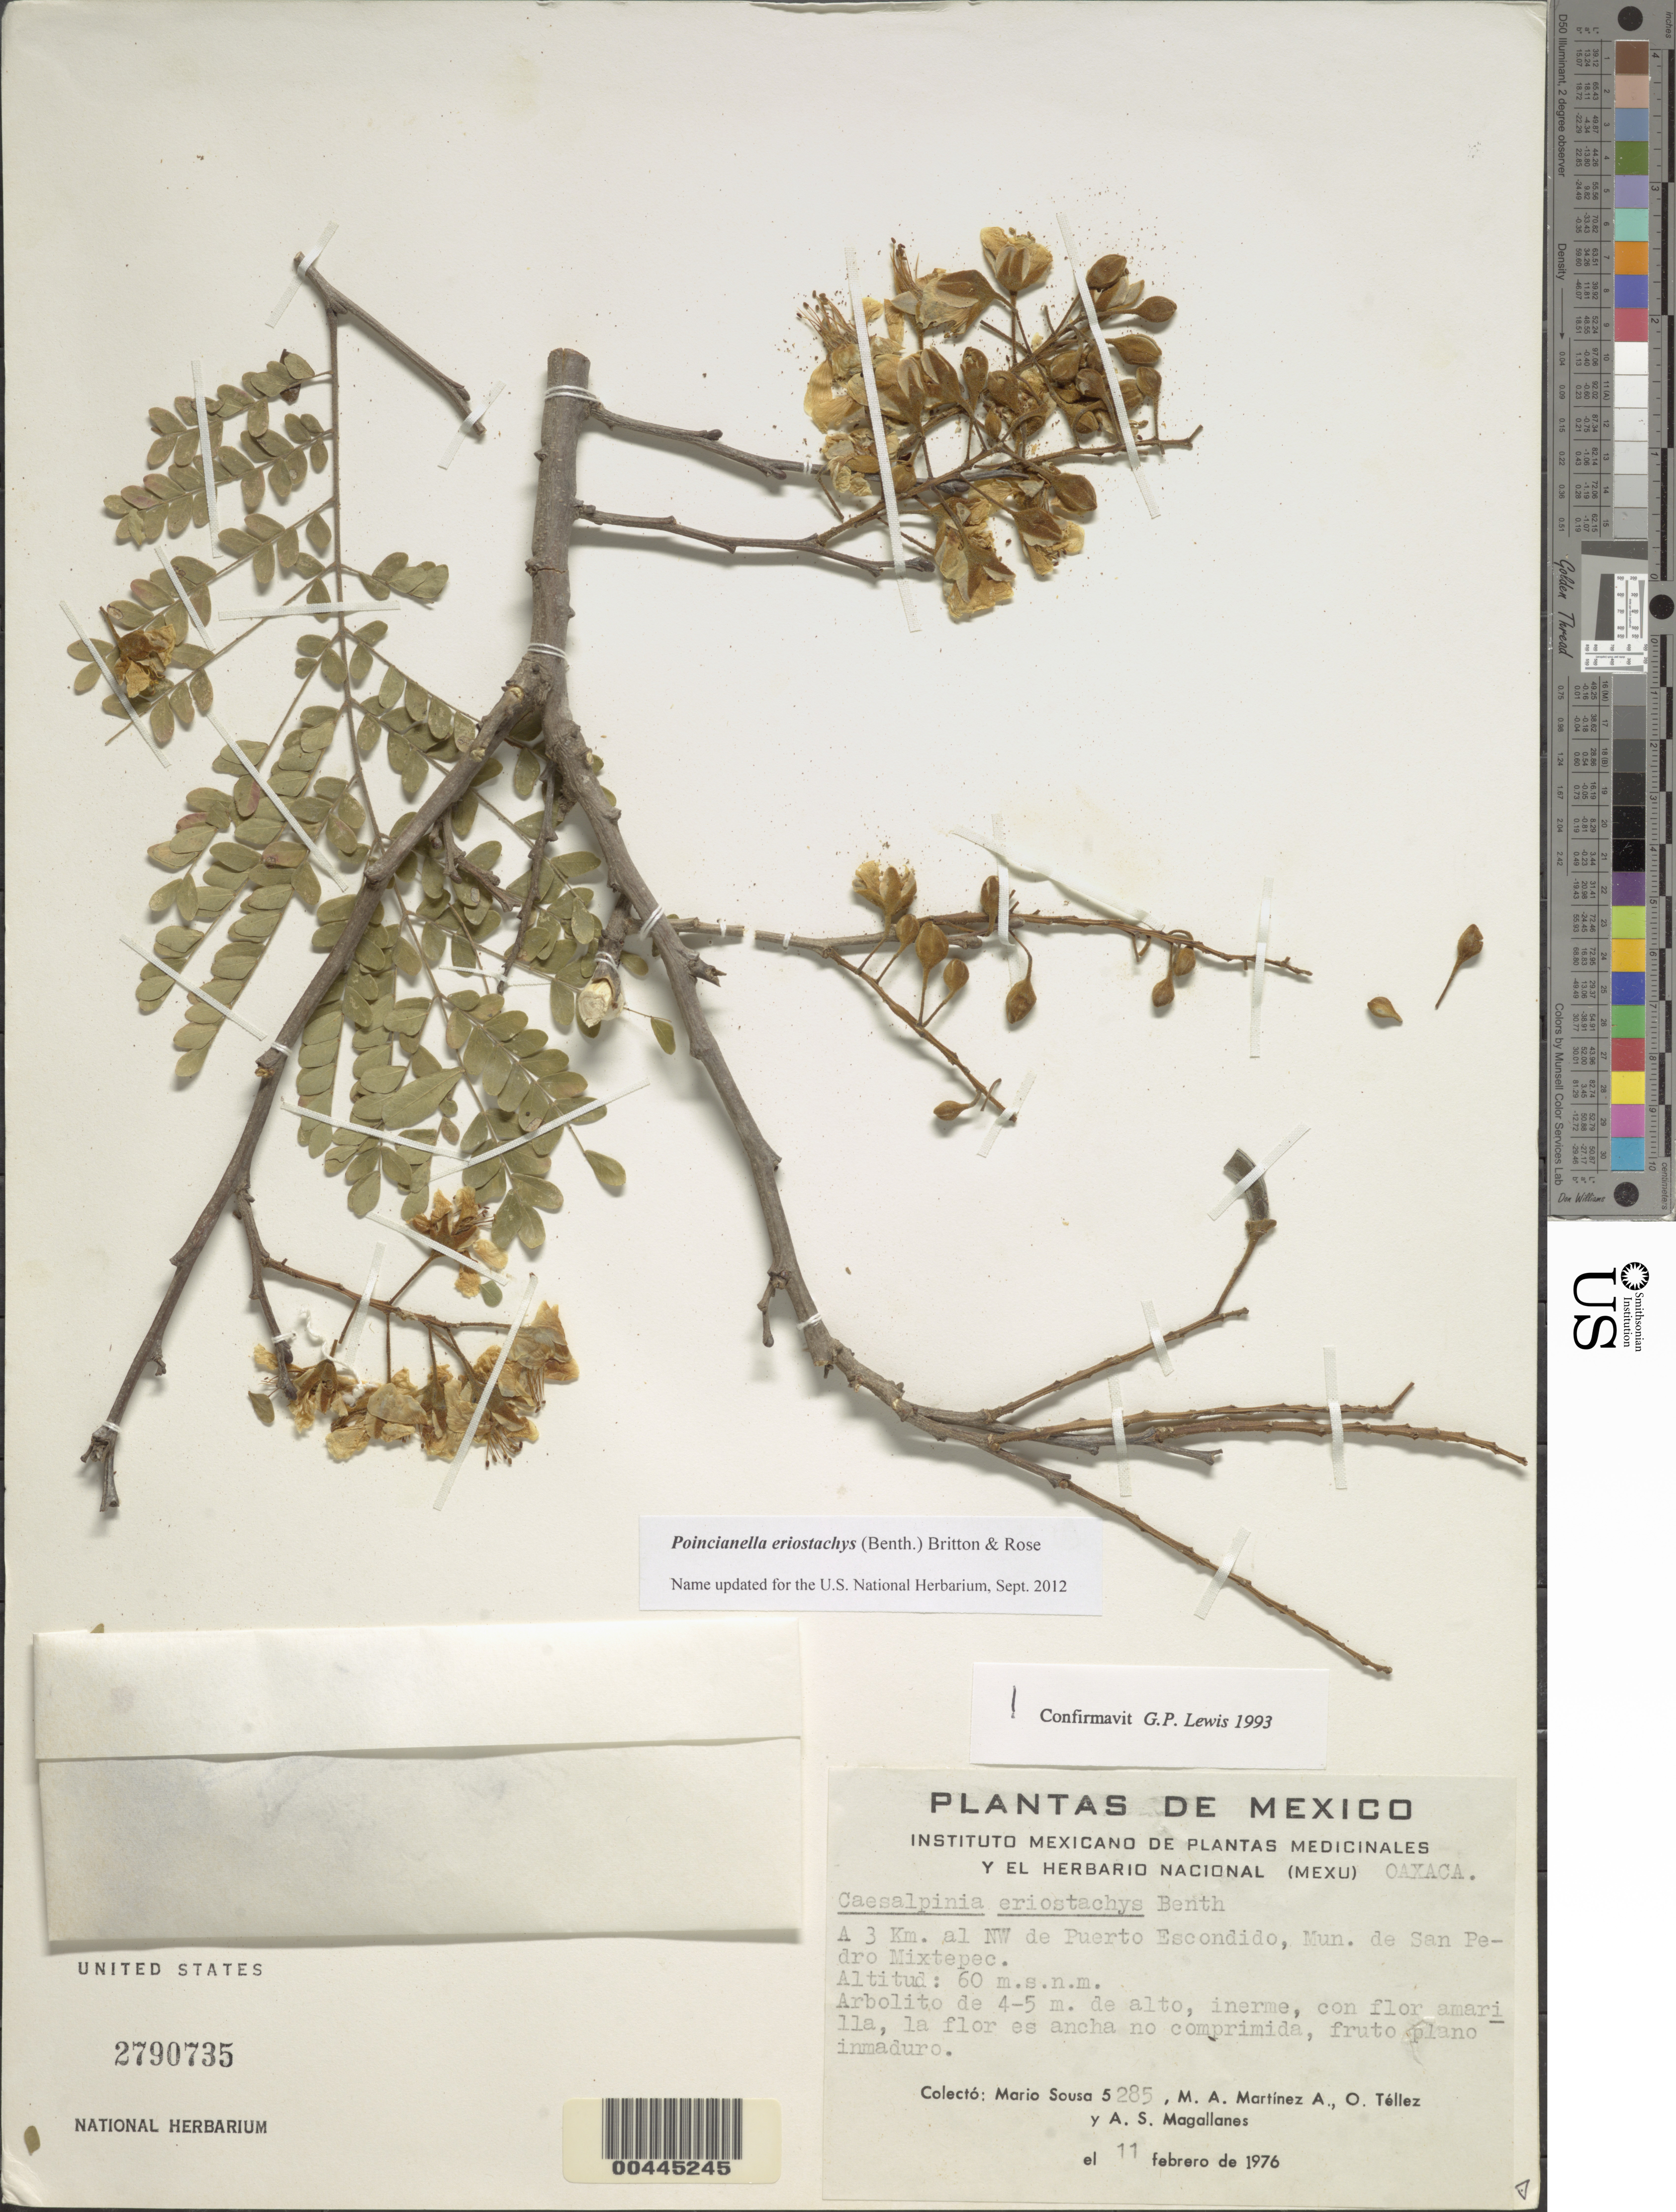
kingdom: Plantae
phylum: Tracheophyta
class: Magnoliopsida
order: Fabales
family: Fabaceae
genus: Cenostigma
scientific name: Cenostigma eriostachys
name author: (Benth.) Gagnon & G.P. Lewis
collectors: M. Sousa S., M. A. Martínez Alfaro, O. Téllez V. & A. Magallanes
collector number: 5285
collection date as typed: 11 Feb 1976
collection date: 1976-02-11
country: Mexico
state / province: Oaxaca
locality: Nw de puerto escondido, san pedro mixtepec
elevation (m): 60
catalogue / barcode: US 2790735